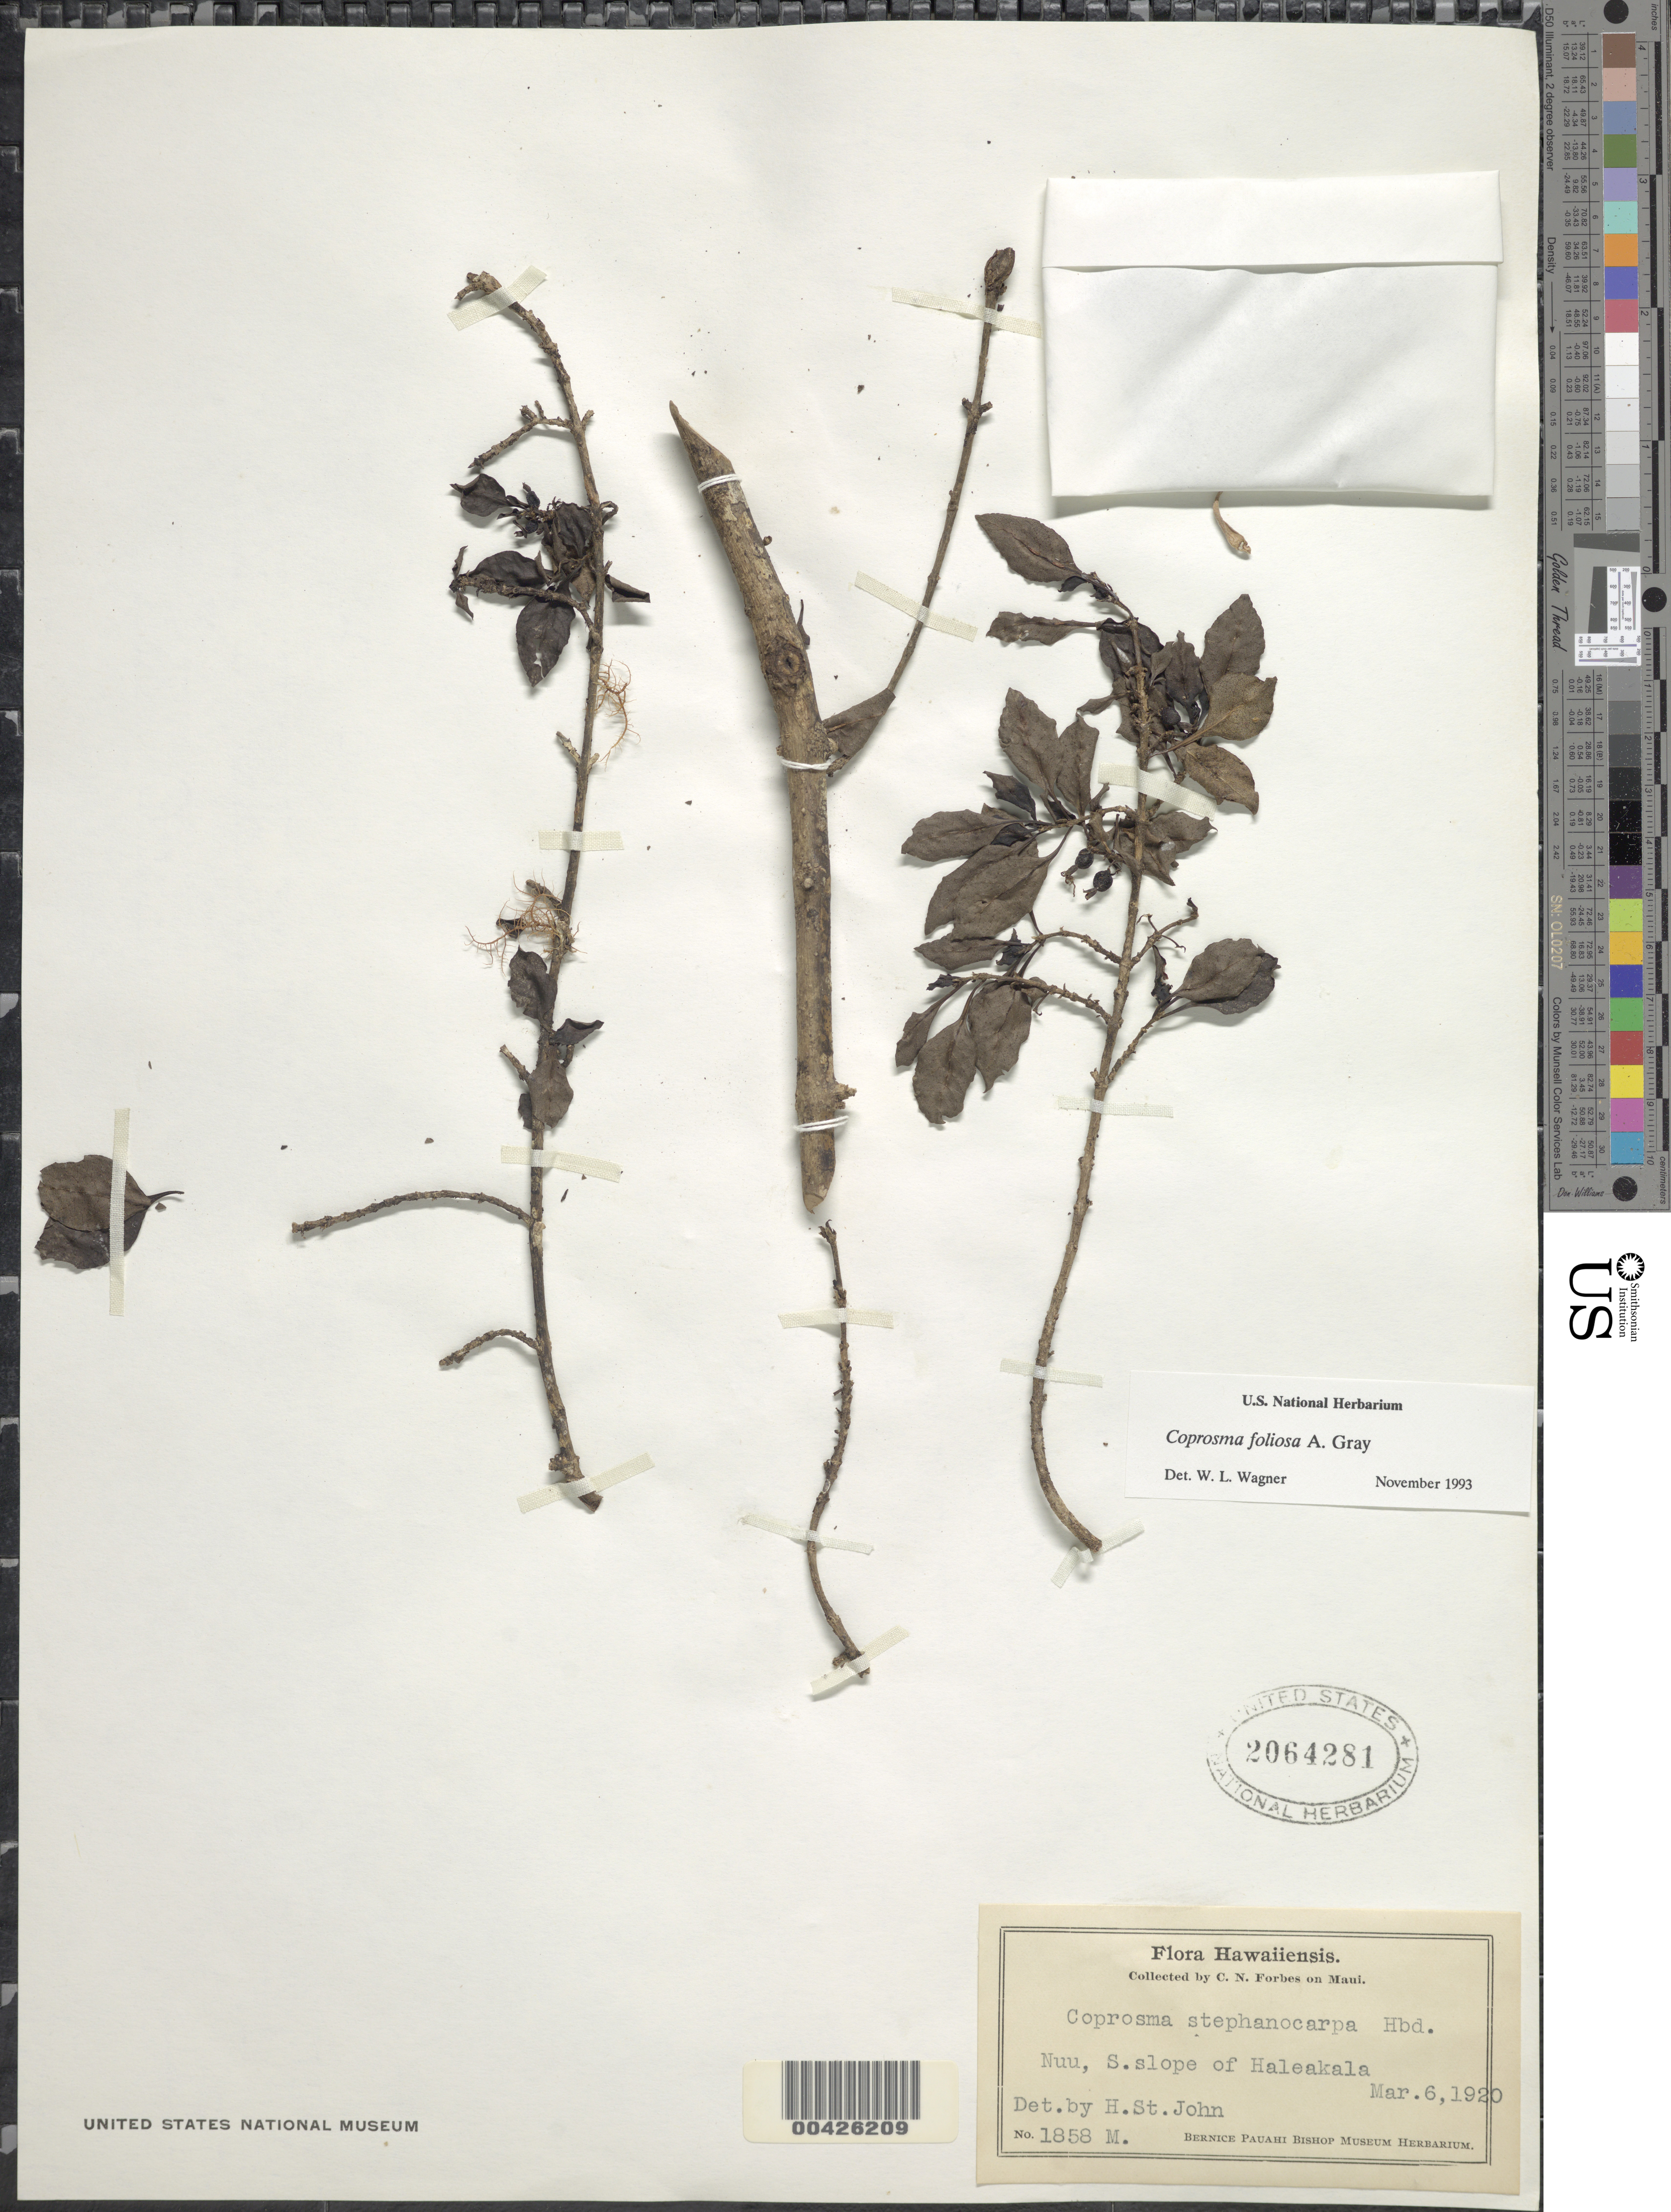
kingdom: Plantae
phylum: Tracheophyta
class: Magnoliopsida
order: Gentianales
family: Rubiaceae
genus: Coprosma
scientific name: Coprosma foliosa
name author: A. Gray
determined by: Wagner, W. L., (BOT), Smithsonian Institution - National Museum of Natural History (UNITED STATES)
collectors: C. N. Forbes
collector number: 1858 M.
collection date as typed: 6 Mar 1920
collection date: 1920-03-06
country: United States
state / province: Hawaii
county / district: Maui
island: Maui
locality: Nuu, S slope of Haleakala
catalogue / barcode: US 2064281